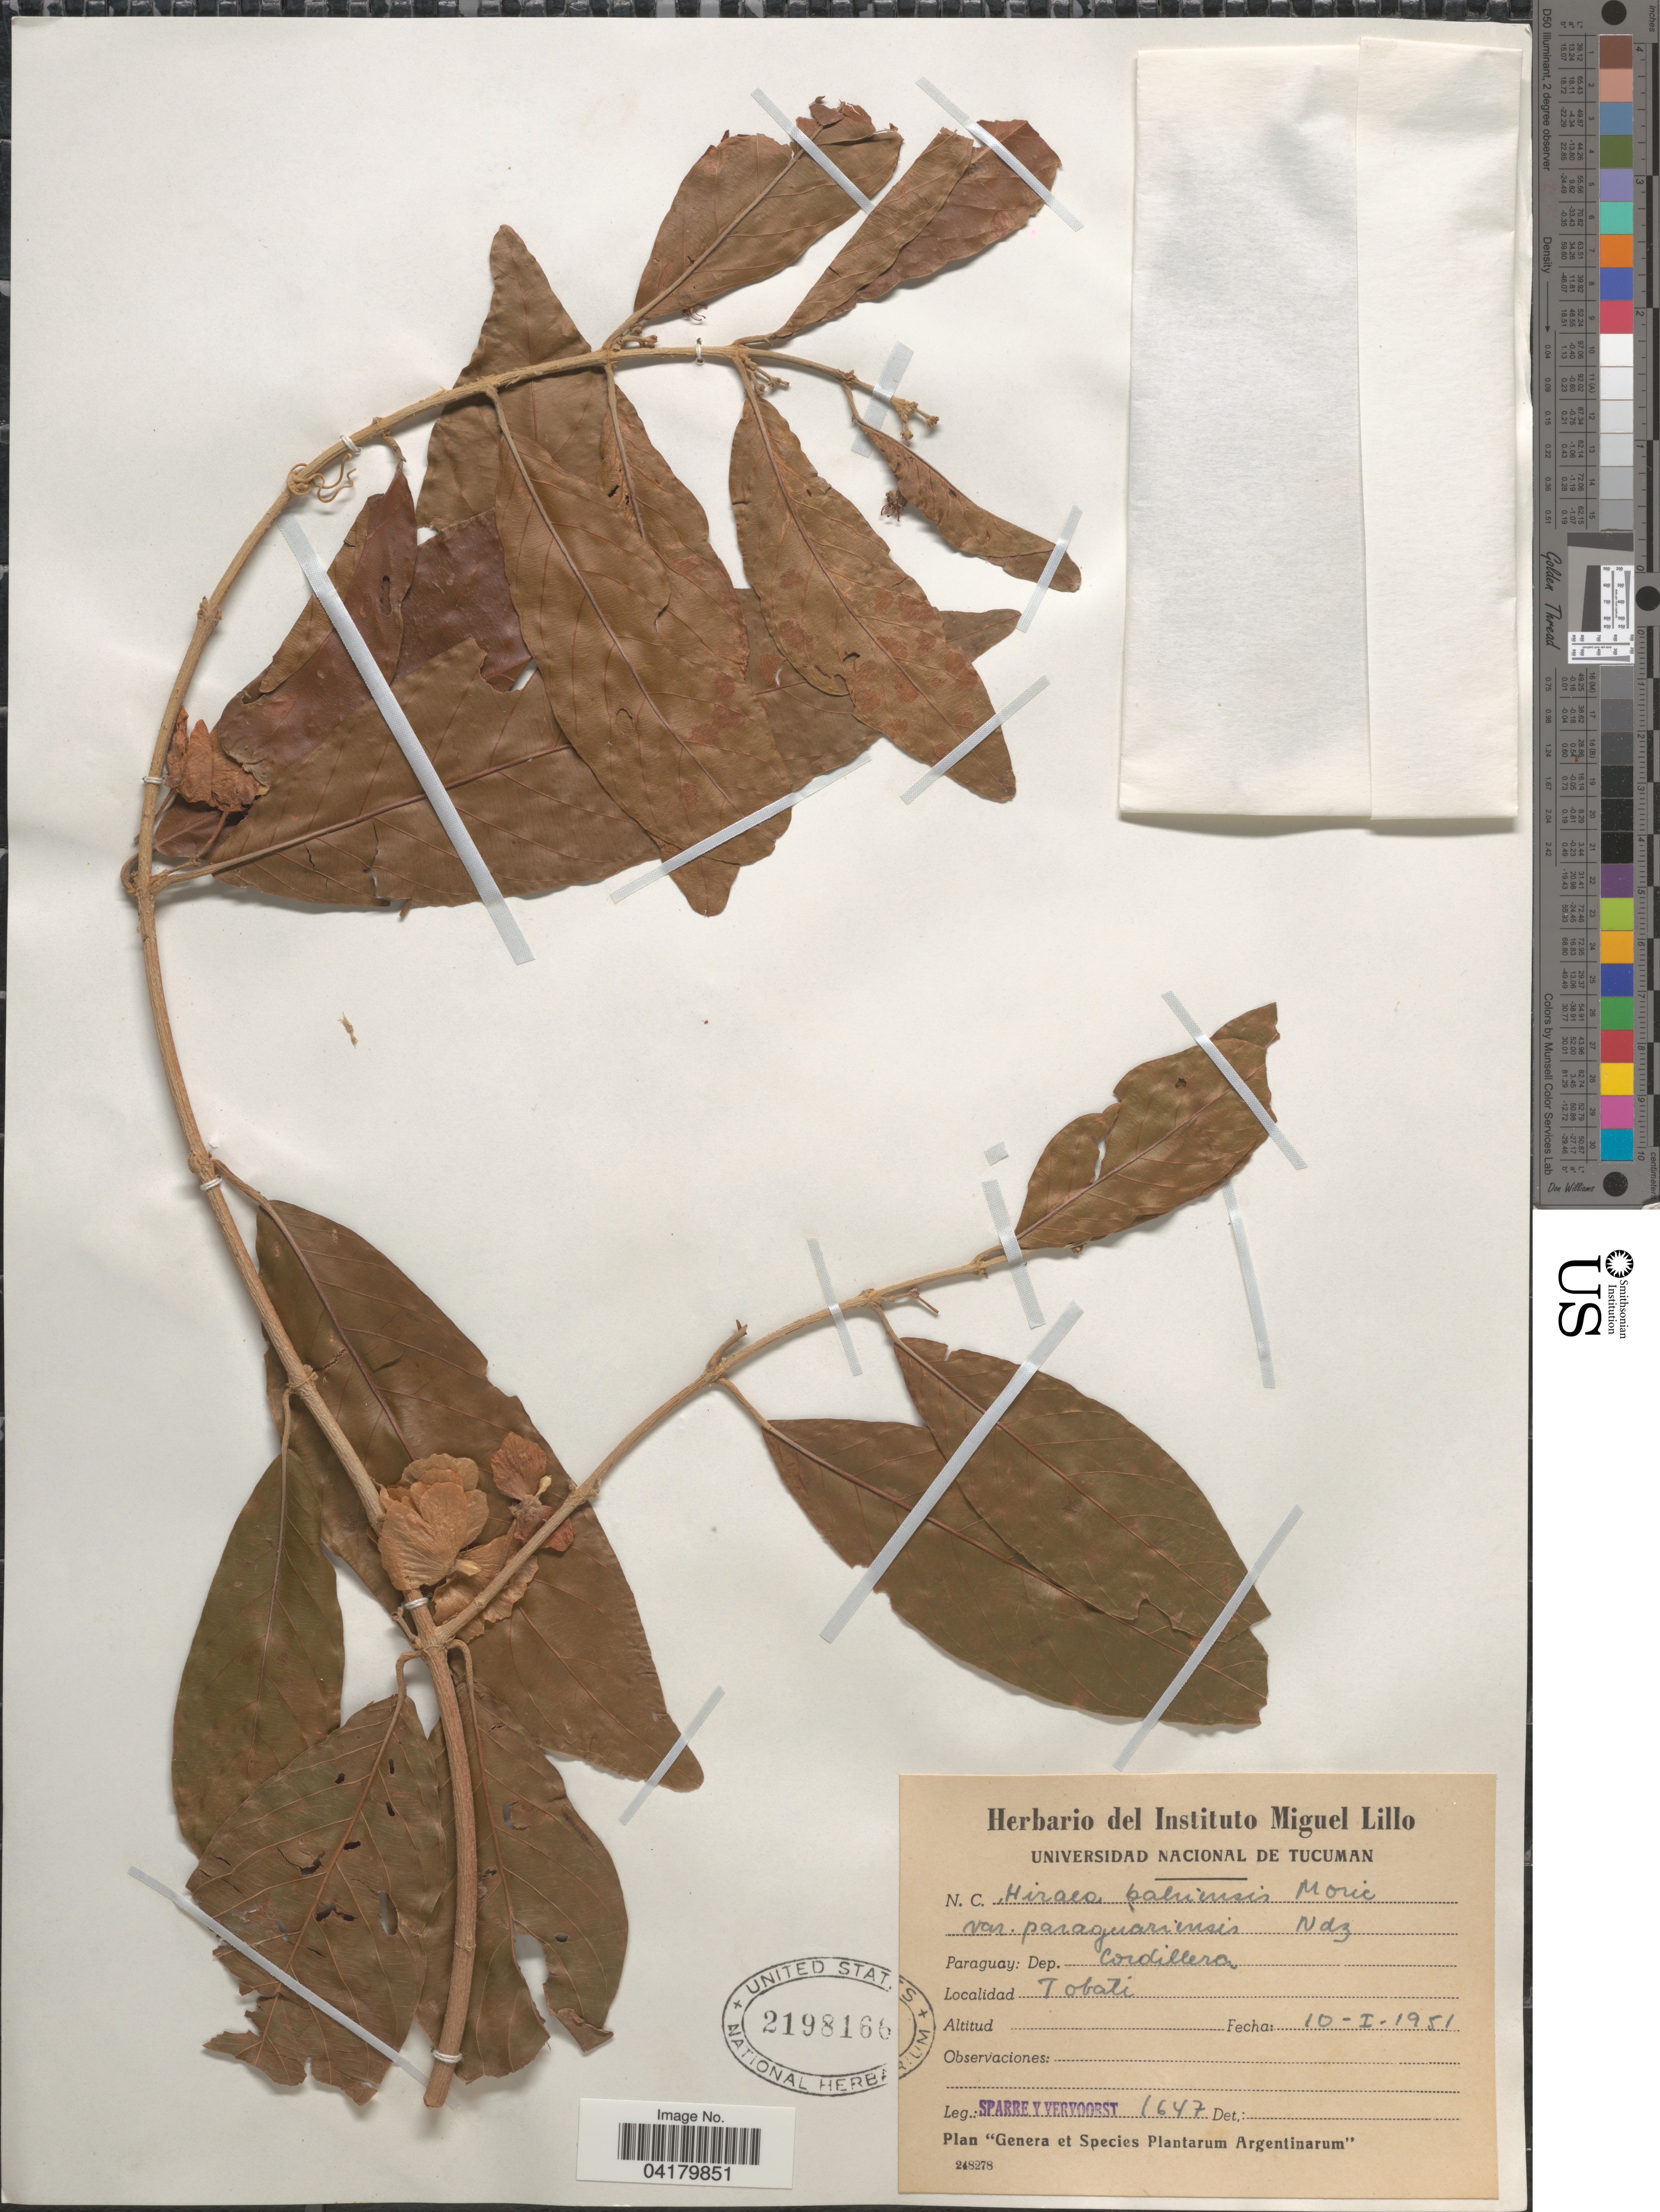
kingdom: Plantae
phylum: Tracheophyta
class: Magnoliopsida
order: Malpighiales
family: Malpighiaceae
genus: Hiraea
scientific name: Hiraea bahiensis var. paraguariensis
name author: Nied.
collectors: Sparre & Vervoorst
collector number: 1647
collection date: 1951-01-10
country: Paraguay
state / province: Cordillera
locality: Dep. Cordillera. Tobati.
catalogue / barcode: US 2198166